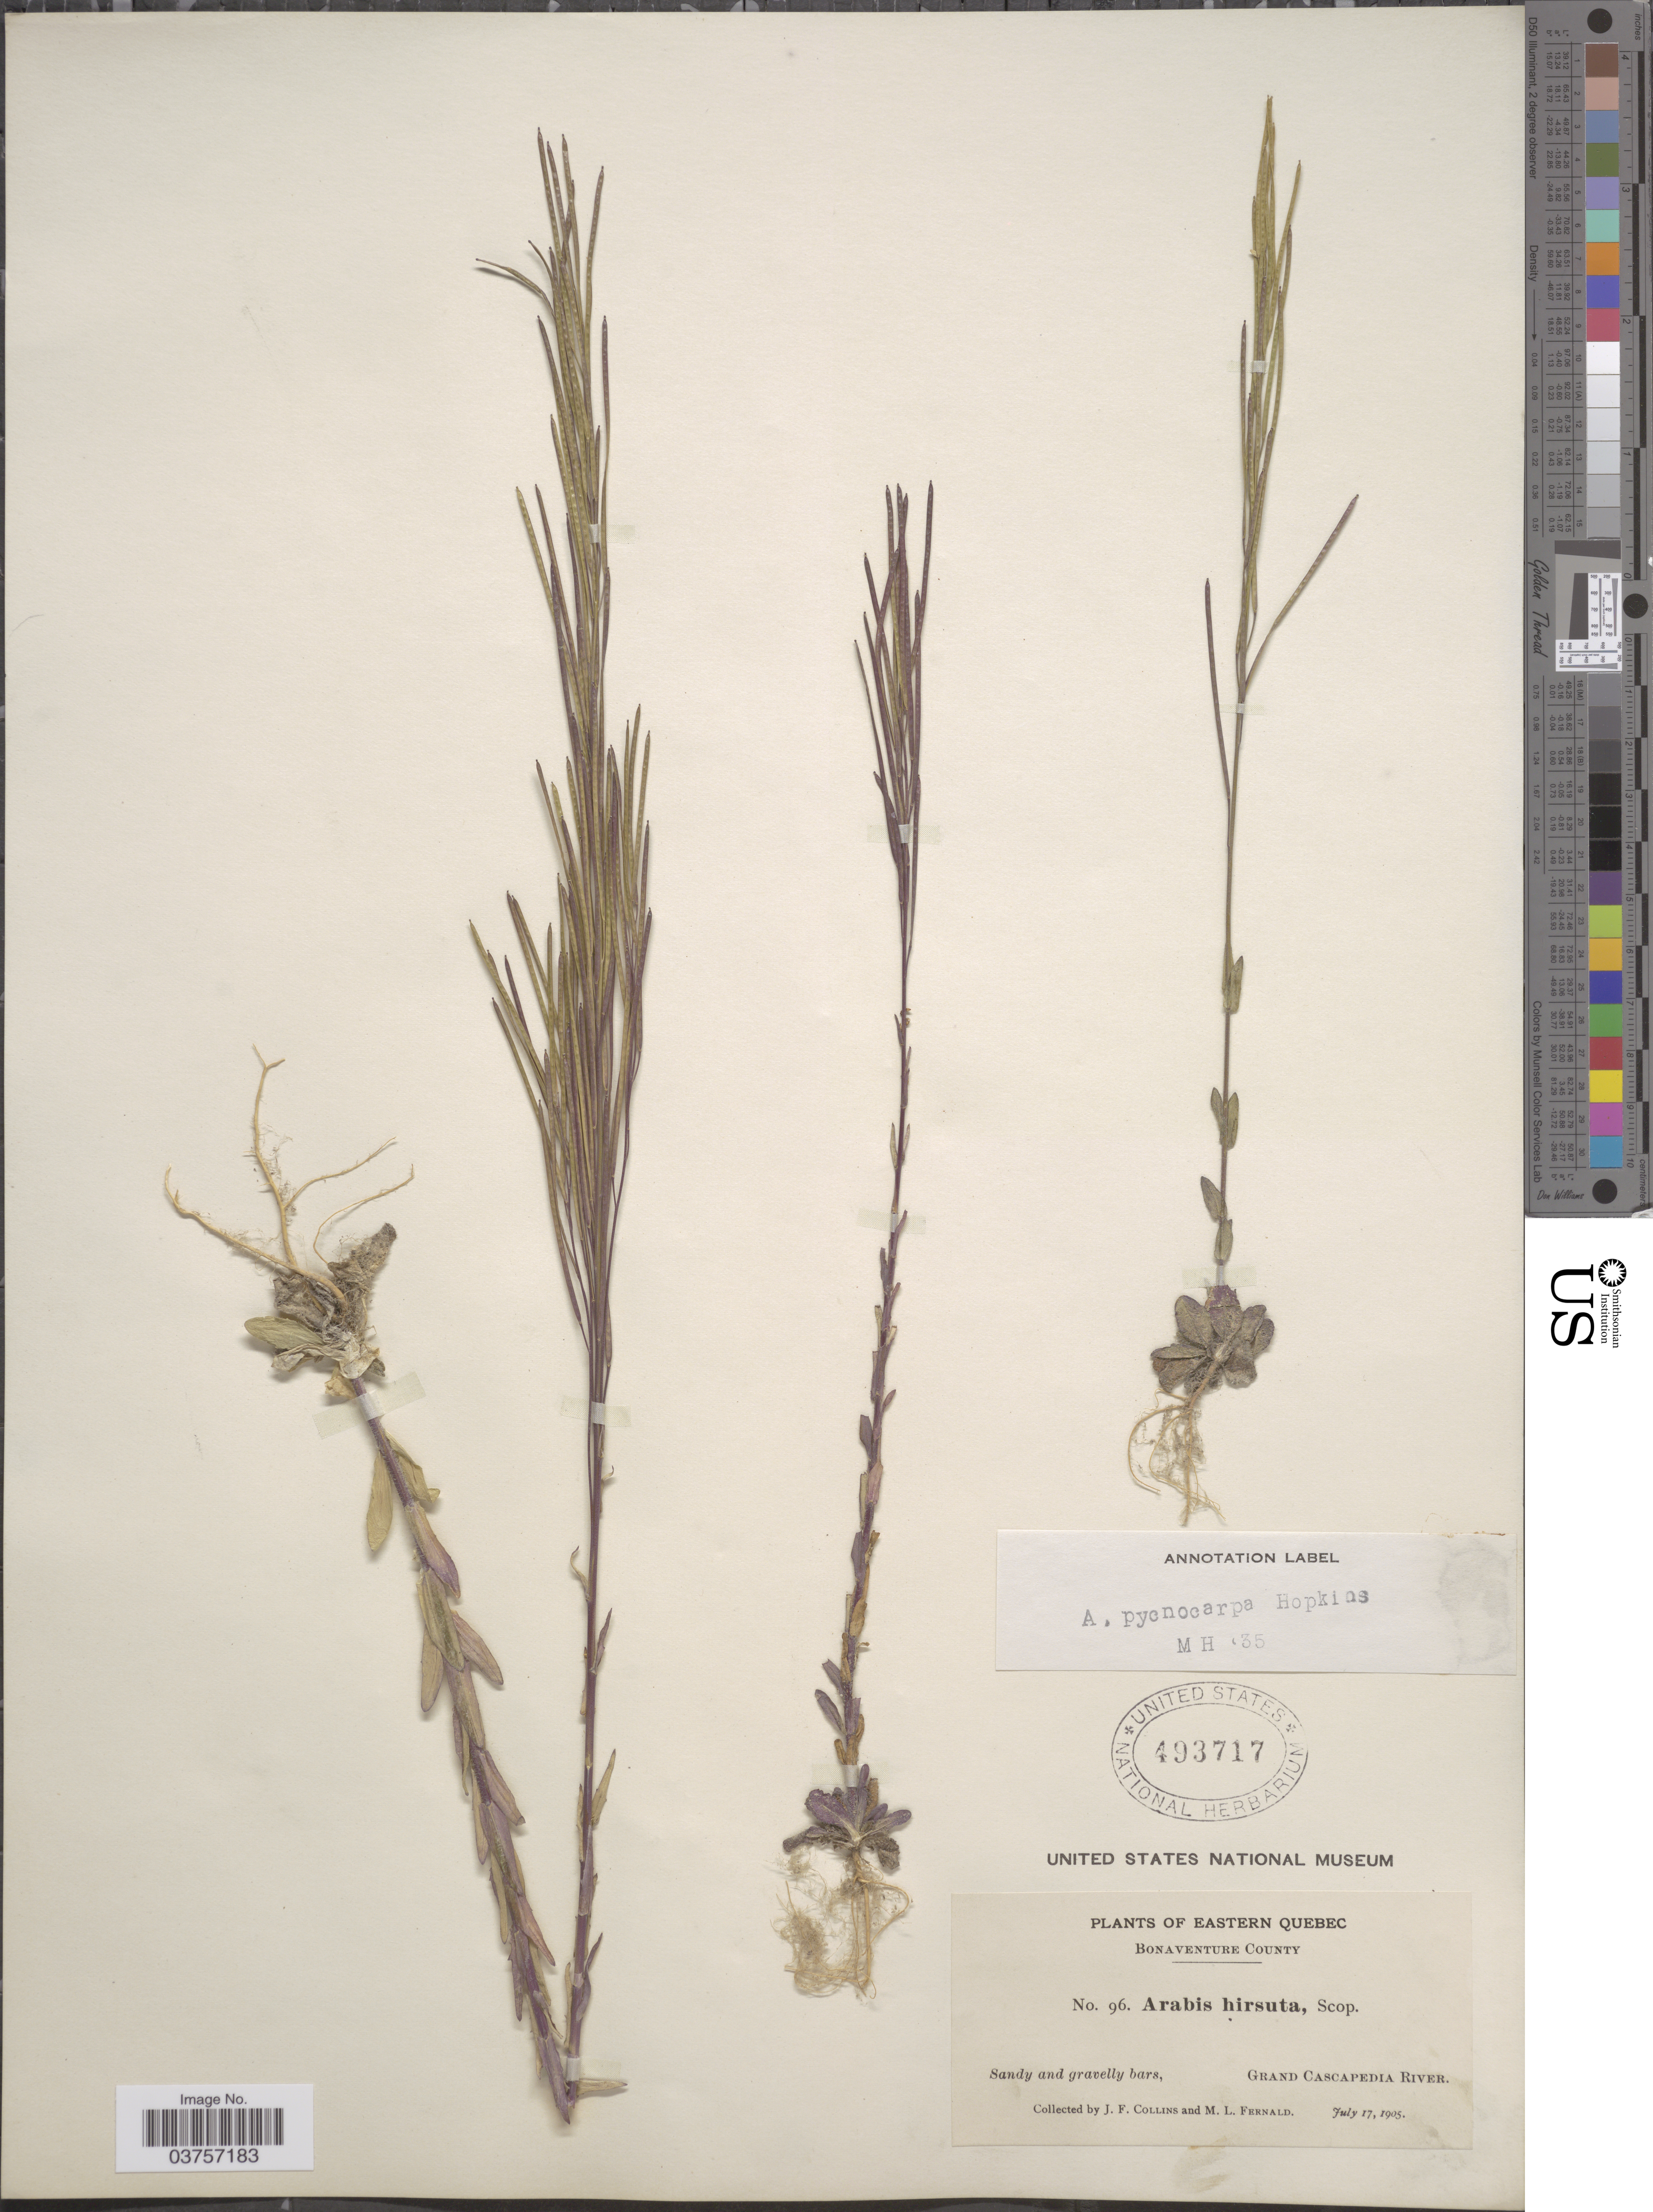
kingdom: Plantae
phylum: Tracheophyta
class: Magnoliopsida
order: Brassicales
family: Brassicaceae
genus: Arabis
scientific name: Arabis hirsuta var. pycnocarpa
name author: M. Hopkins & Rollins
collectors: J. Collins & M. L. Fernald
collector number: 96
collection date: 1905-07-17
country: Canada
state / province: Quebec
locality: Eastern Quebec; Bonaventure County; Grand Cascapedia River.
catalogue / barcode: US 493717